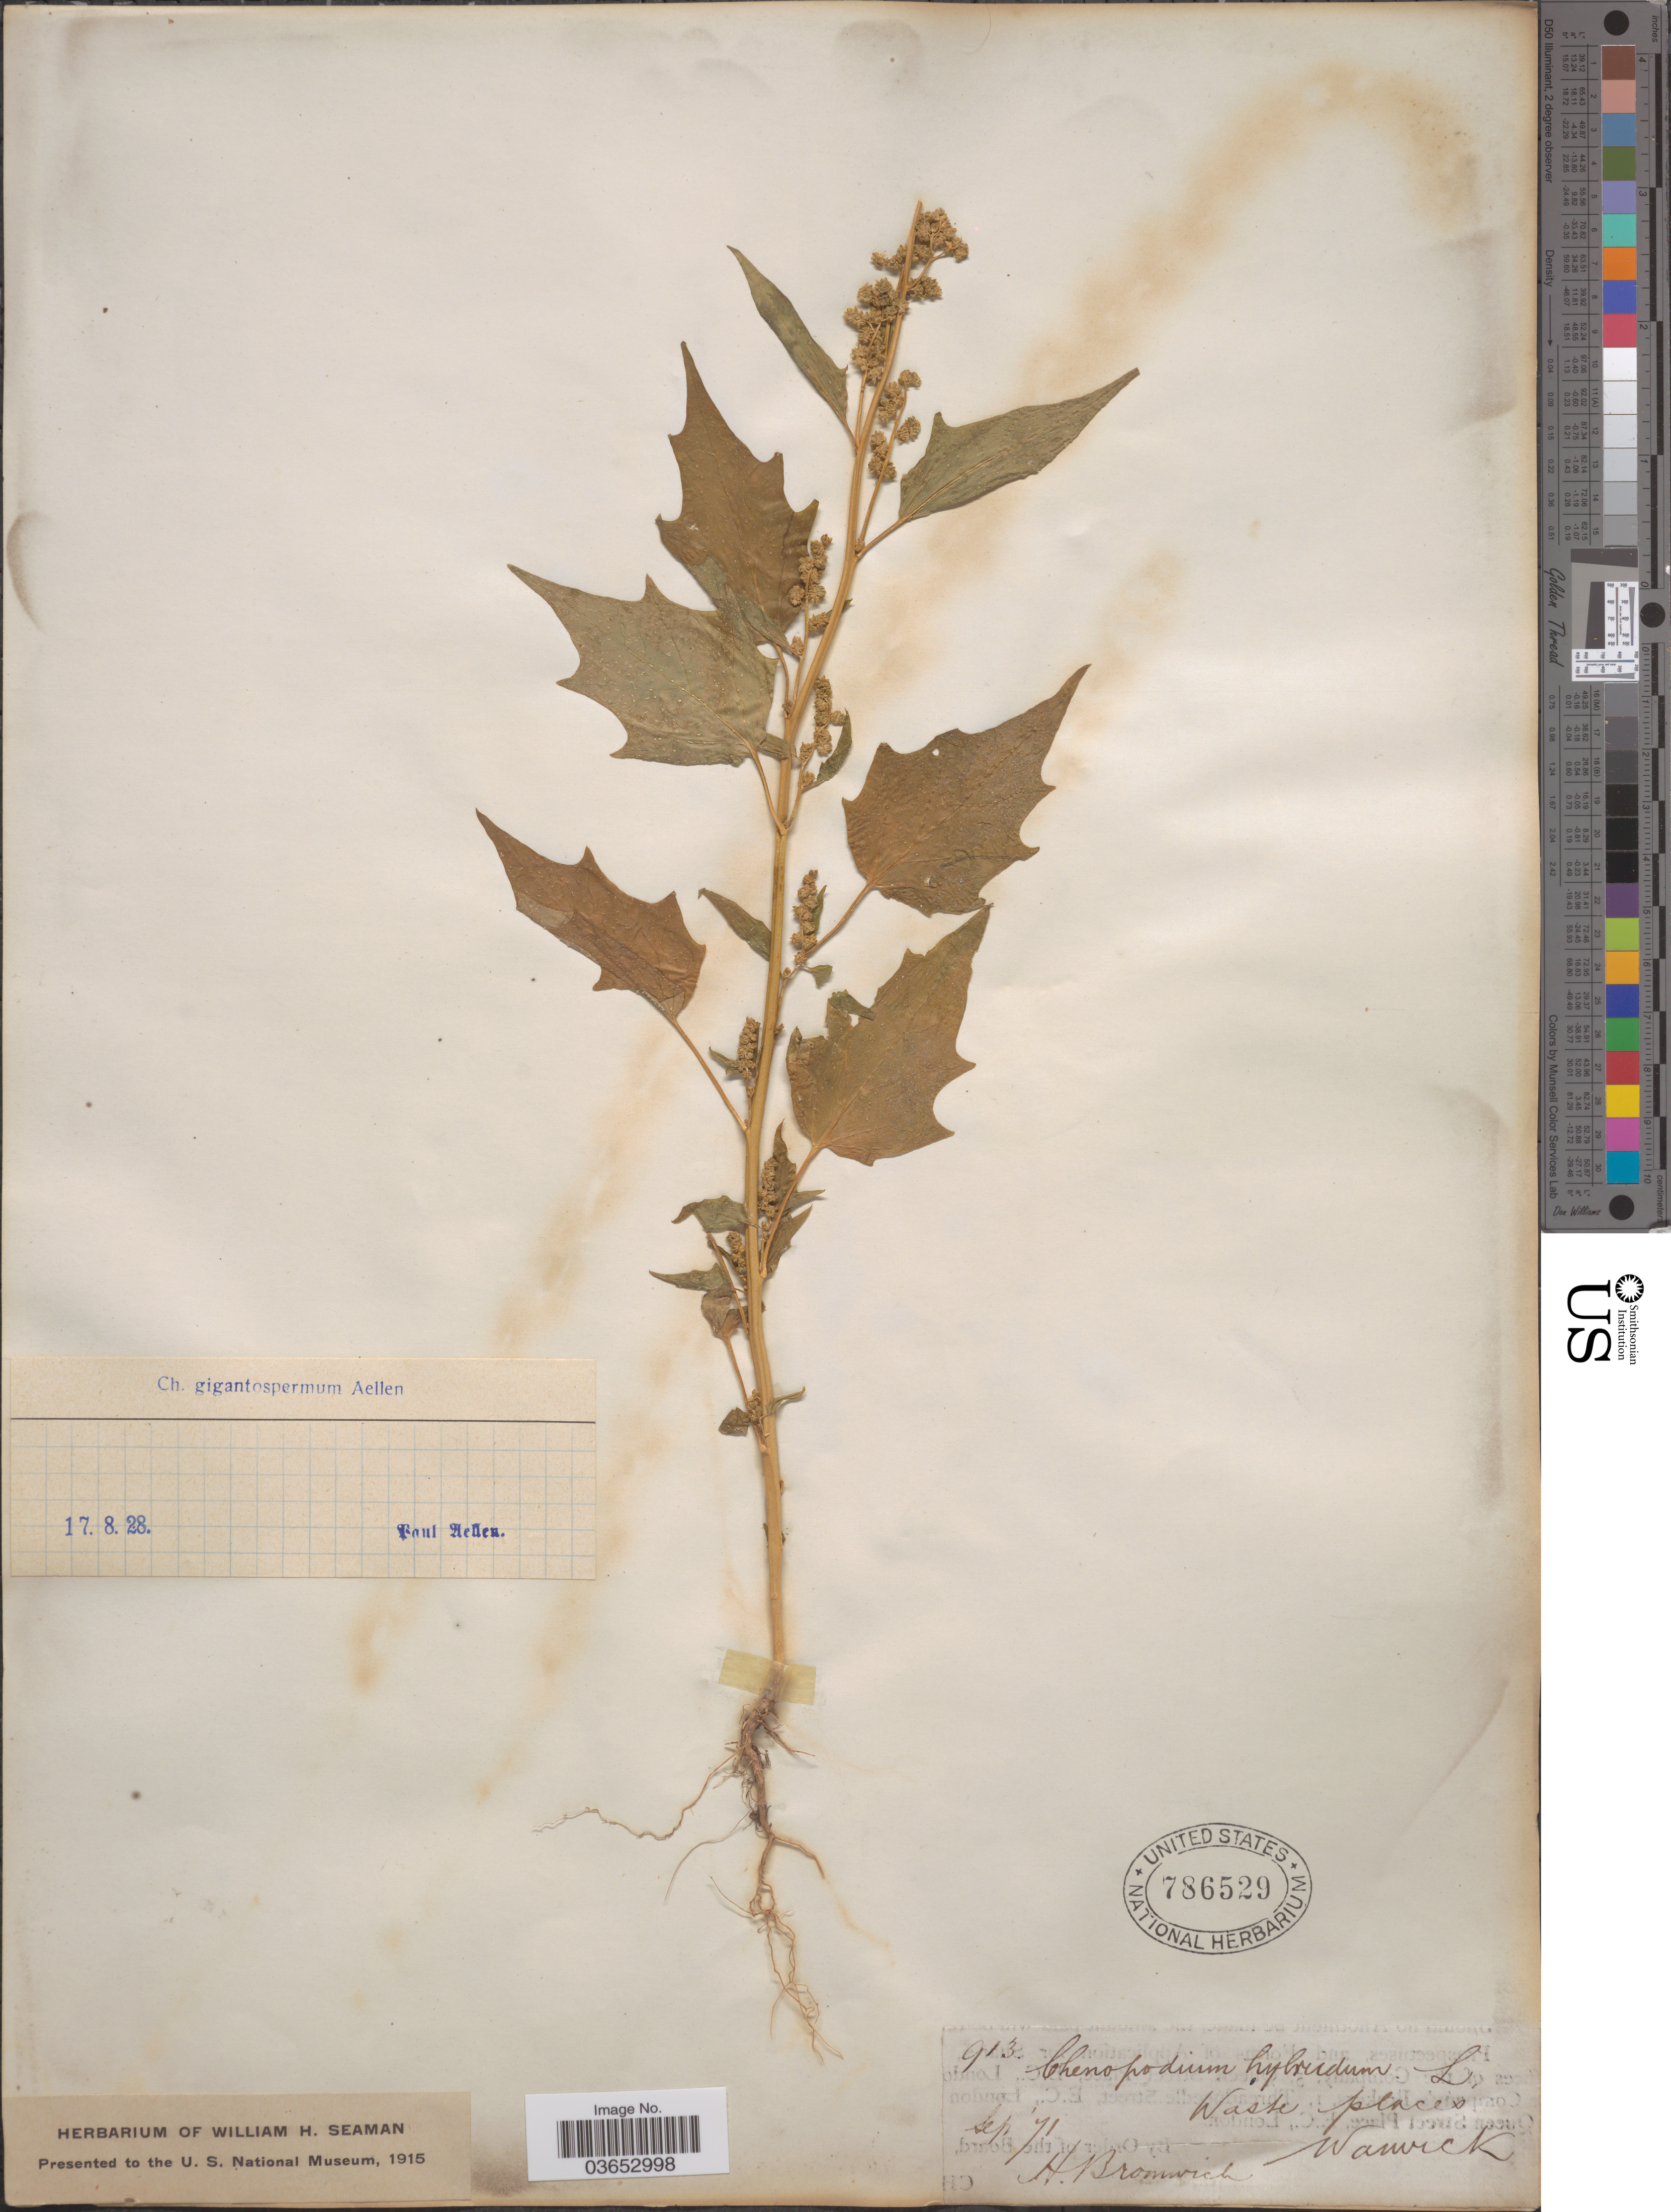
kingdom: Plantae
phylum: Tracheophyta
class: Magnoliopsida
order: Caryophyllales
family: Amaranthaceae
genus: Chenopodium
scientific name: Chenopodium gigantospermum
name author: Aellen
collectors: H. Bromwich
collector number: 913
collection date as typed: Transcribed d/m/y: /9/71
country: United Kingdom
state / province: England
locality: Waste places. Warwick.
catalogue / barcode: US 786529